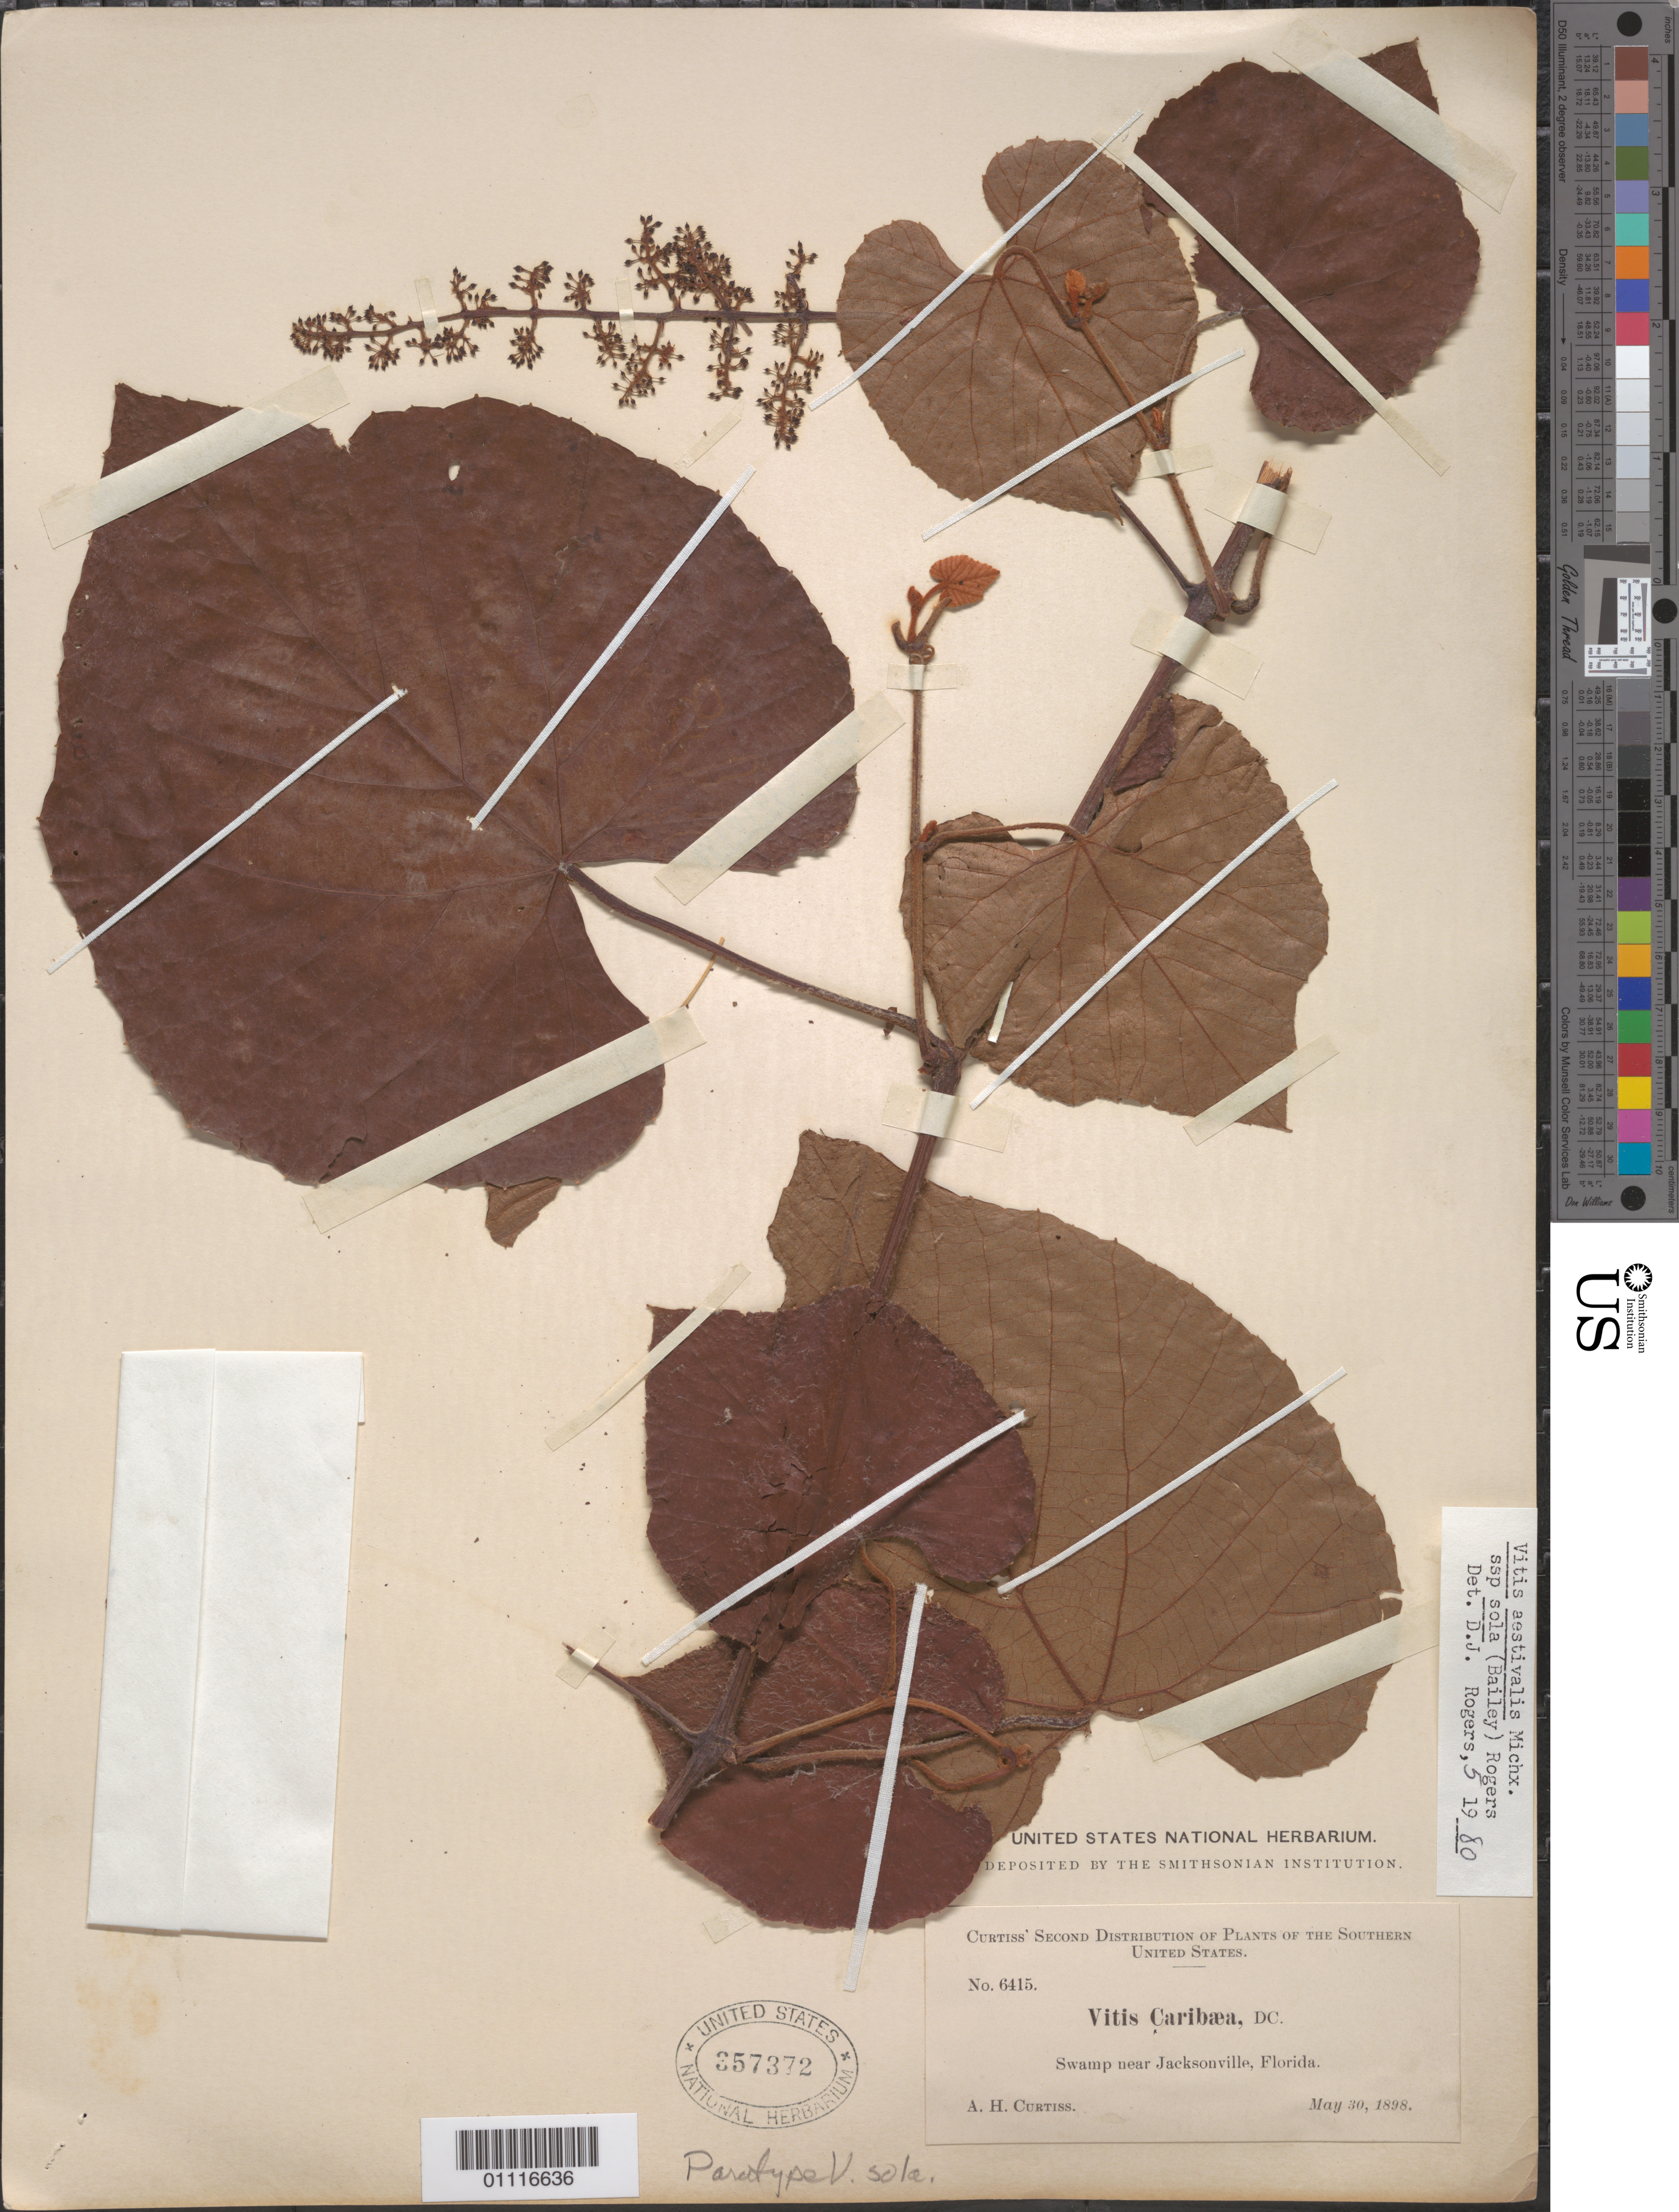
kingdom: Plantae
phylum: Tracheophyta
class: Magnoliopsida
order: Vitales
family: Vitaceae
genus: Vitis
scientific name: Vitis aestivalis subsp. sola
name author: (L.H. Bailey) W.M. Rogers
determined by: Rogers, D. J.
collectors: A. H. Curtiss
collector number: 6415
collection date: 1898-05-30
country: United States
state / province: Florida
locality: Jacksonville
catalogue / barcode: US 357372